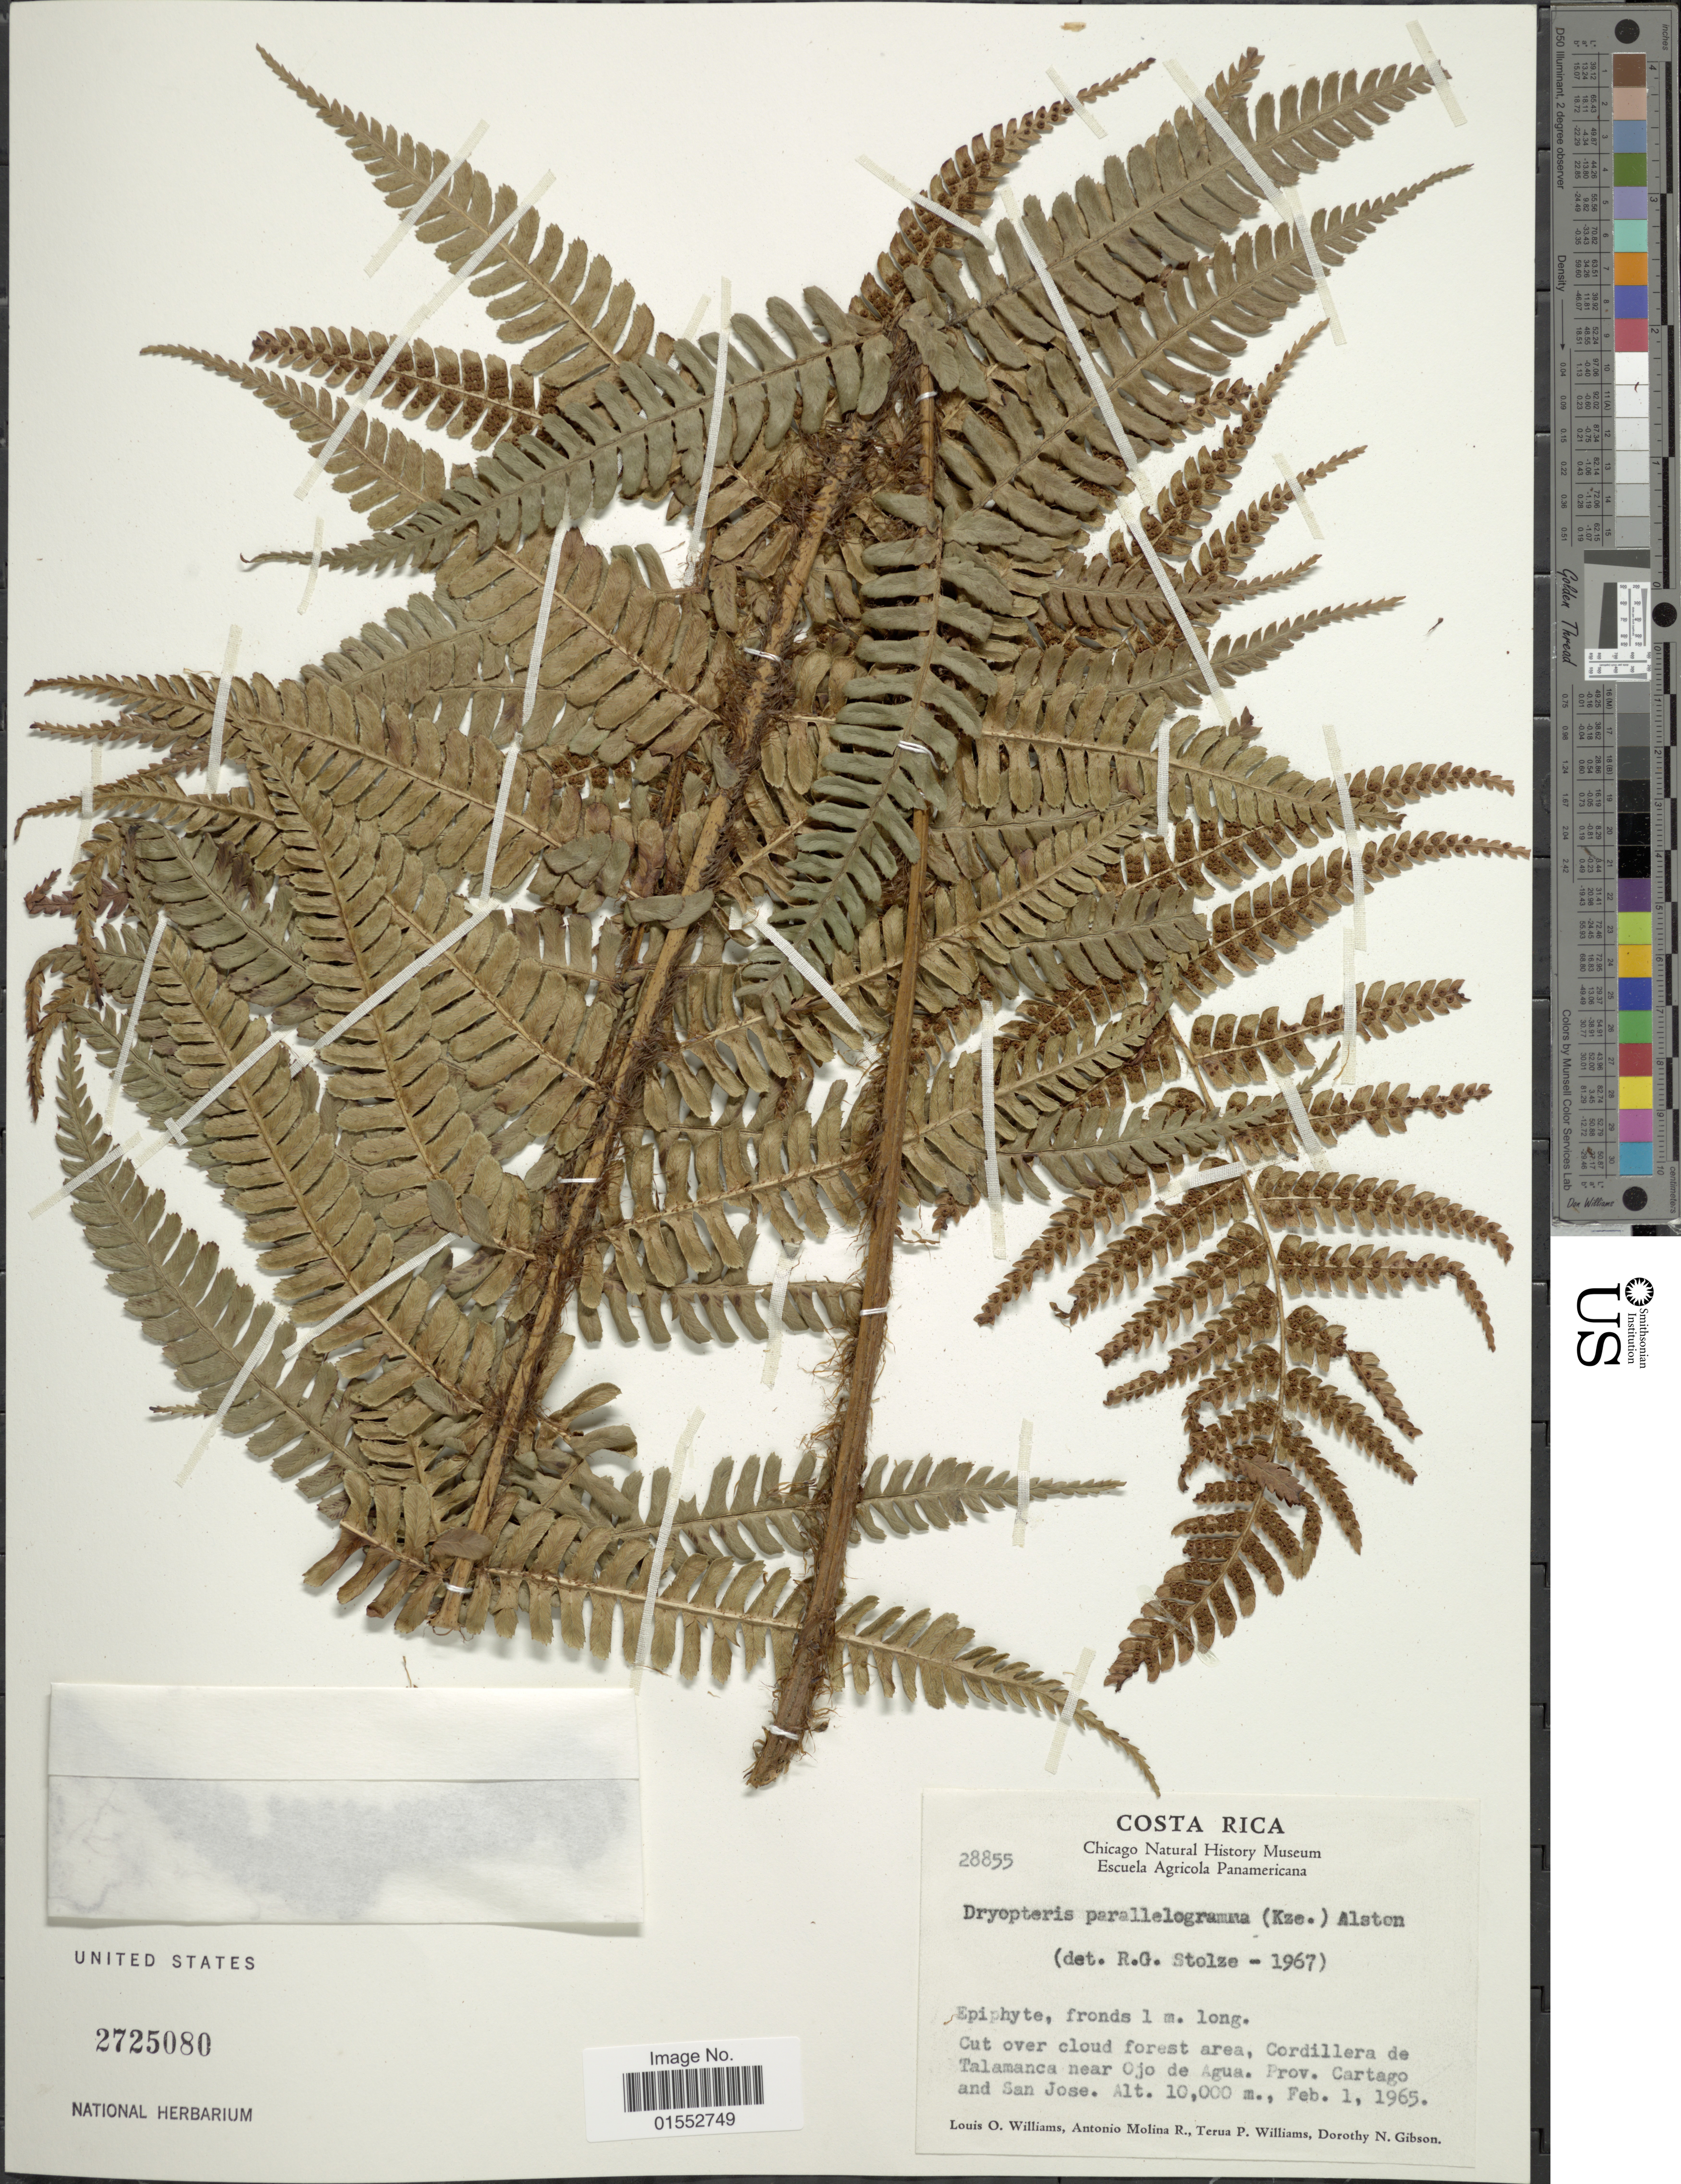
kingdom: Plantae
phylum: Tracheophyta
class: Polypodiopsida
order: Polypodiales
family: Dryopteridaceae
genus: Dryopteris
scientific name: Dryopteris wallichiana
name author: (Spreng.) Hyl.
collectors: L. O. Williams, A. Molina R., T. P. Williams & D. N. Gibson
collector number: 28855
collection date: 1965-02-01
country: Costa Rica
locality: Cordillera de Talamanca near Ojo de Agua, Prov. Cartago and San Jose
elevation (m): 10000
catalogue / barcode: US 2725080